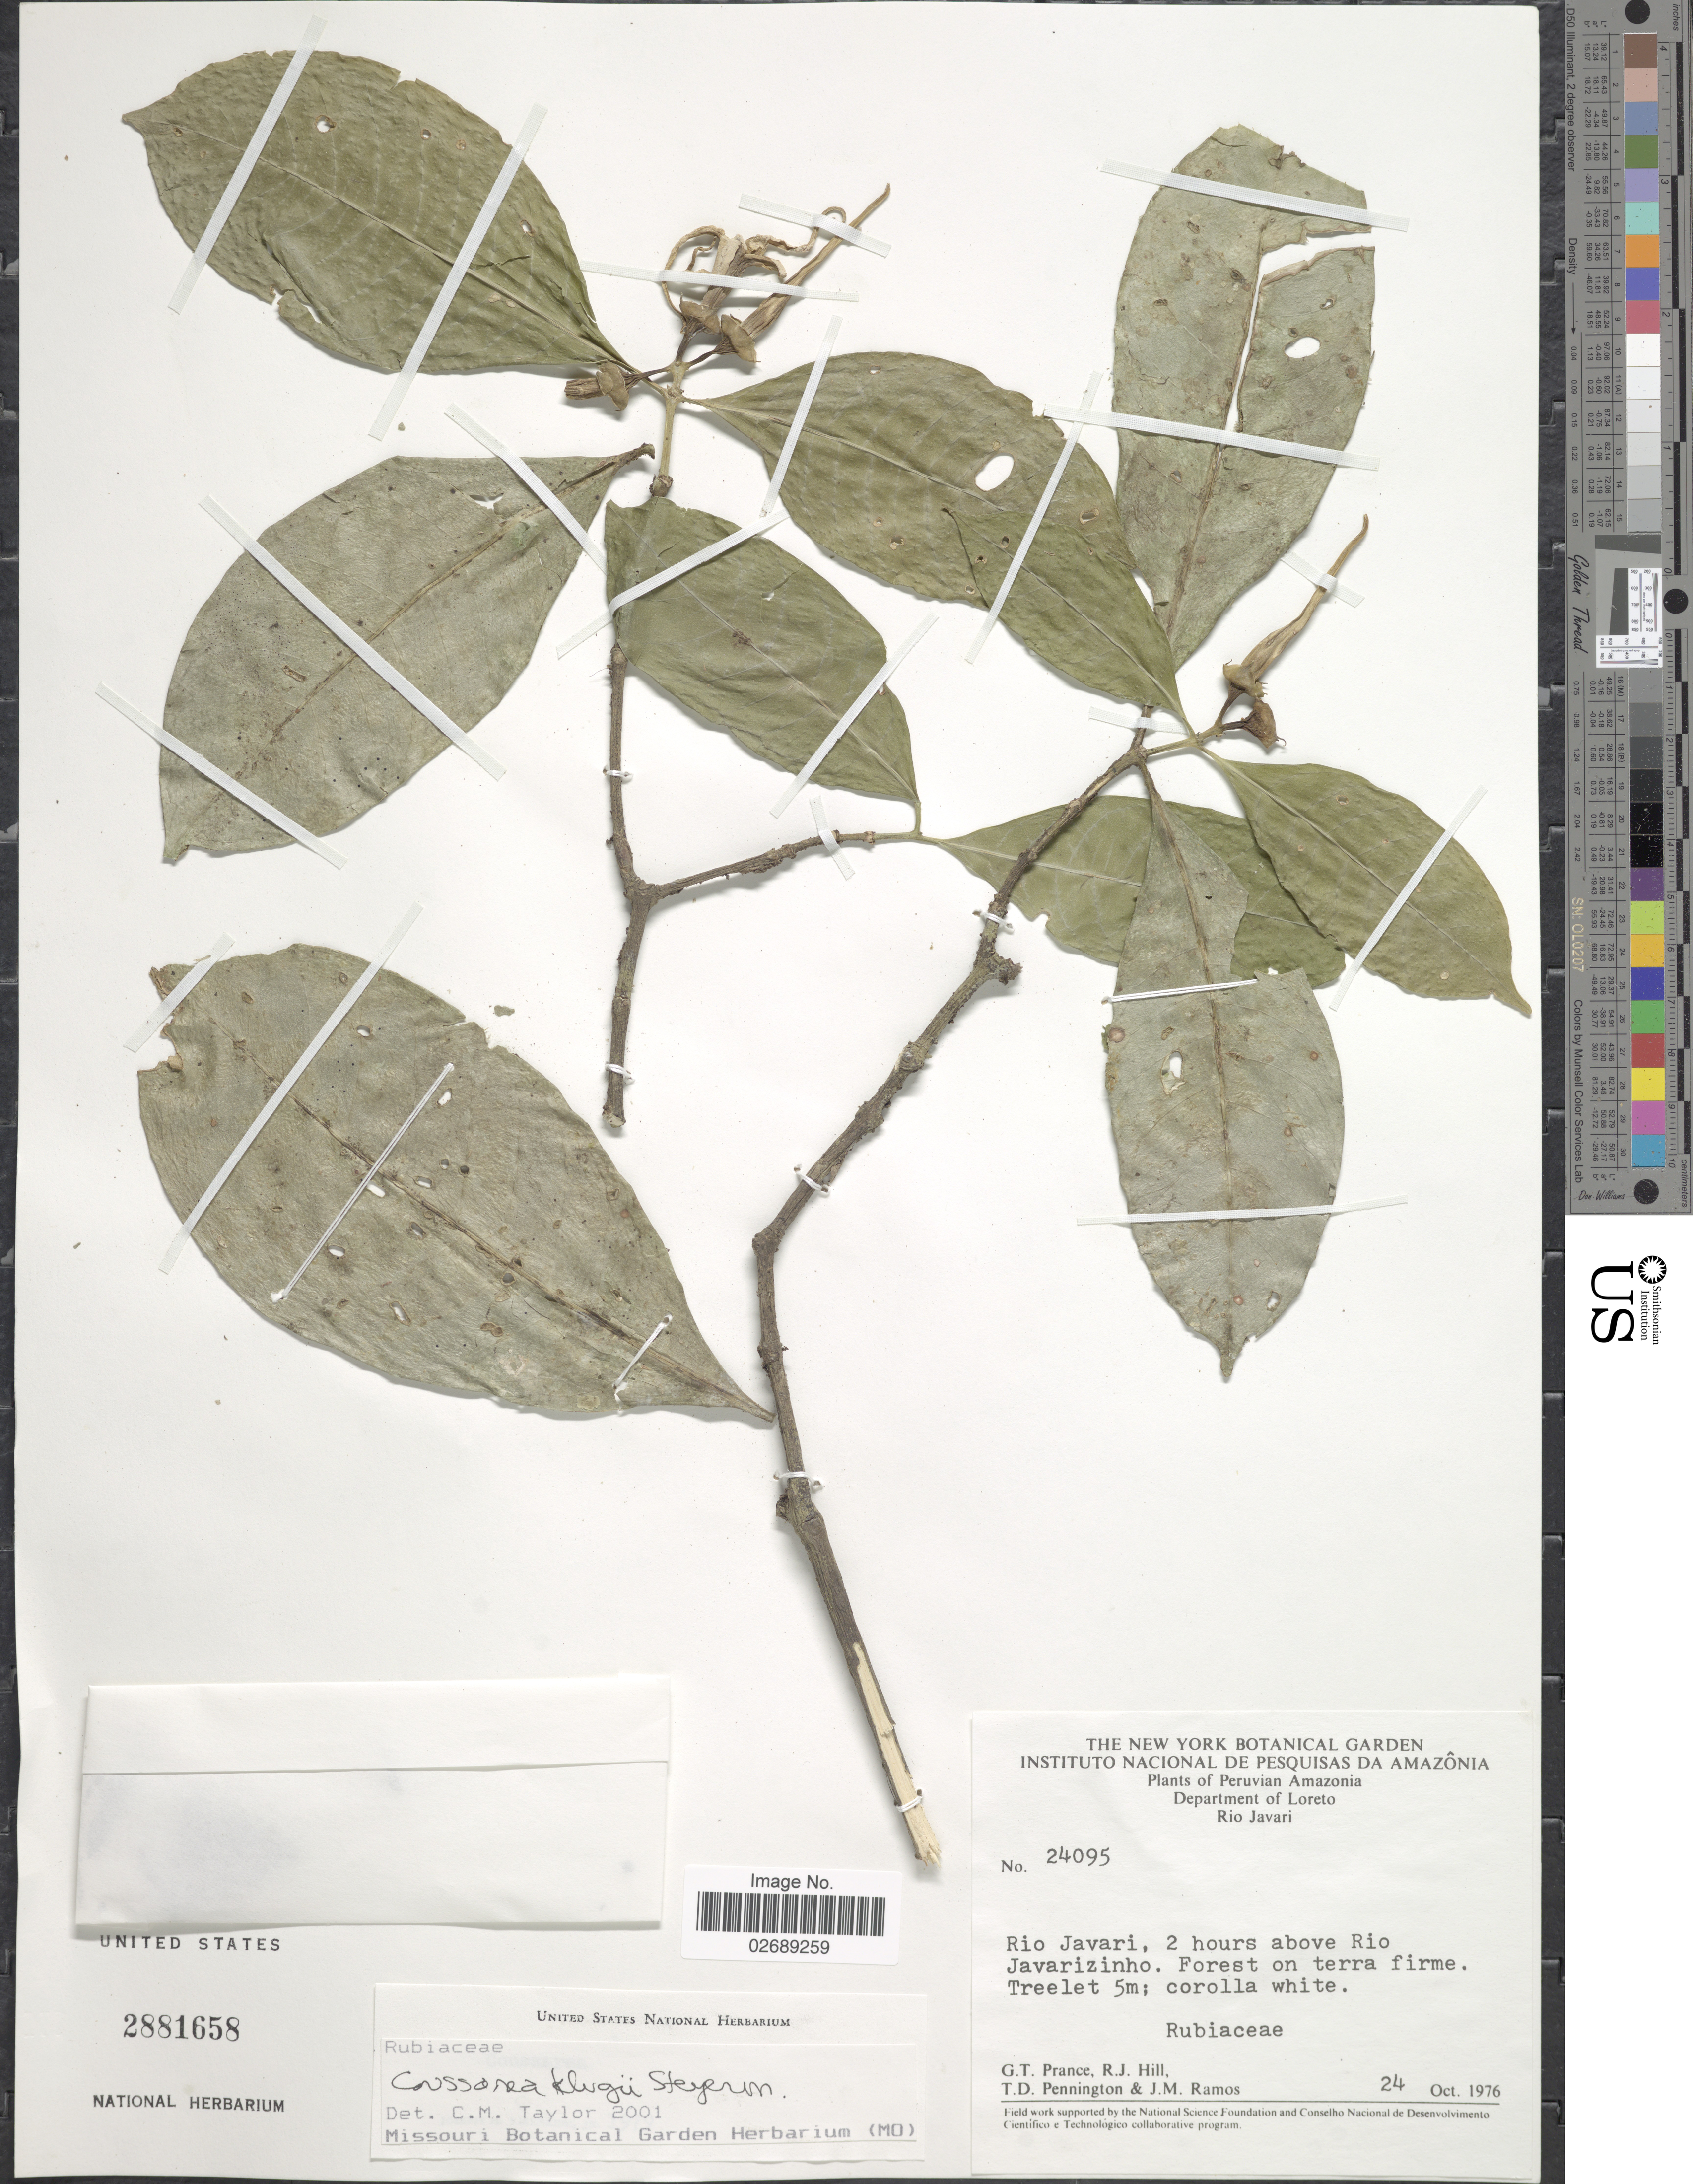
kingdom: Plantae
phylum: Tracheophyta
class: Magnoliopsida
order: Gentianales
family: Rubiaceae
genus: Coussarea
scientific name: Coussarea klugii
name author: Steyerm.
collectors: G. T. Prance, R. J. Hill, T. D. Pennington & J. M. Ramos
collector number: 24095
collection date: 1976-10-24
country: Peru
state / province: Loreto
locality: Peruvian Amazonia, Rio Javari, Rio Javari, 2 hours above Rio Javarizinho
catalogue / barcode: US 2881658